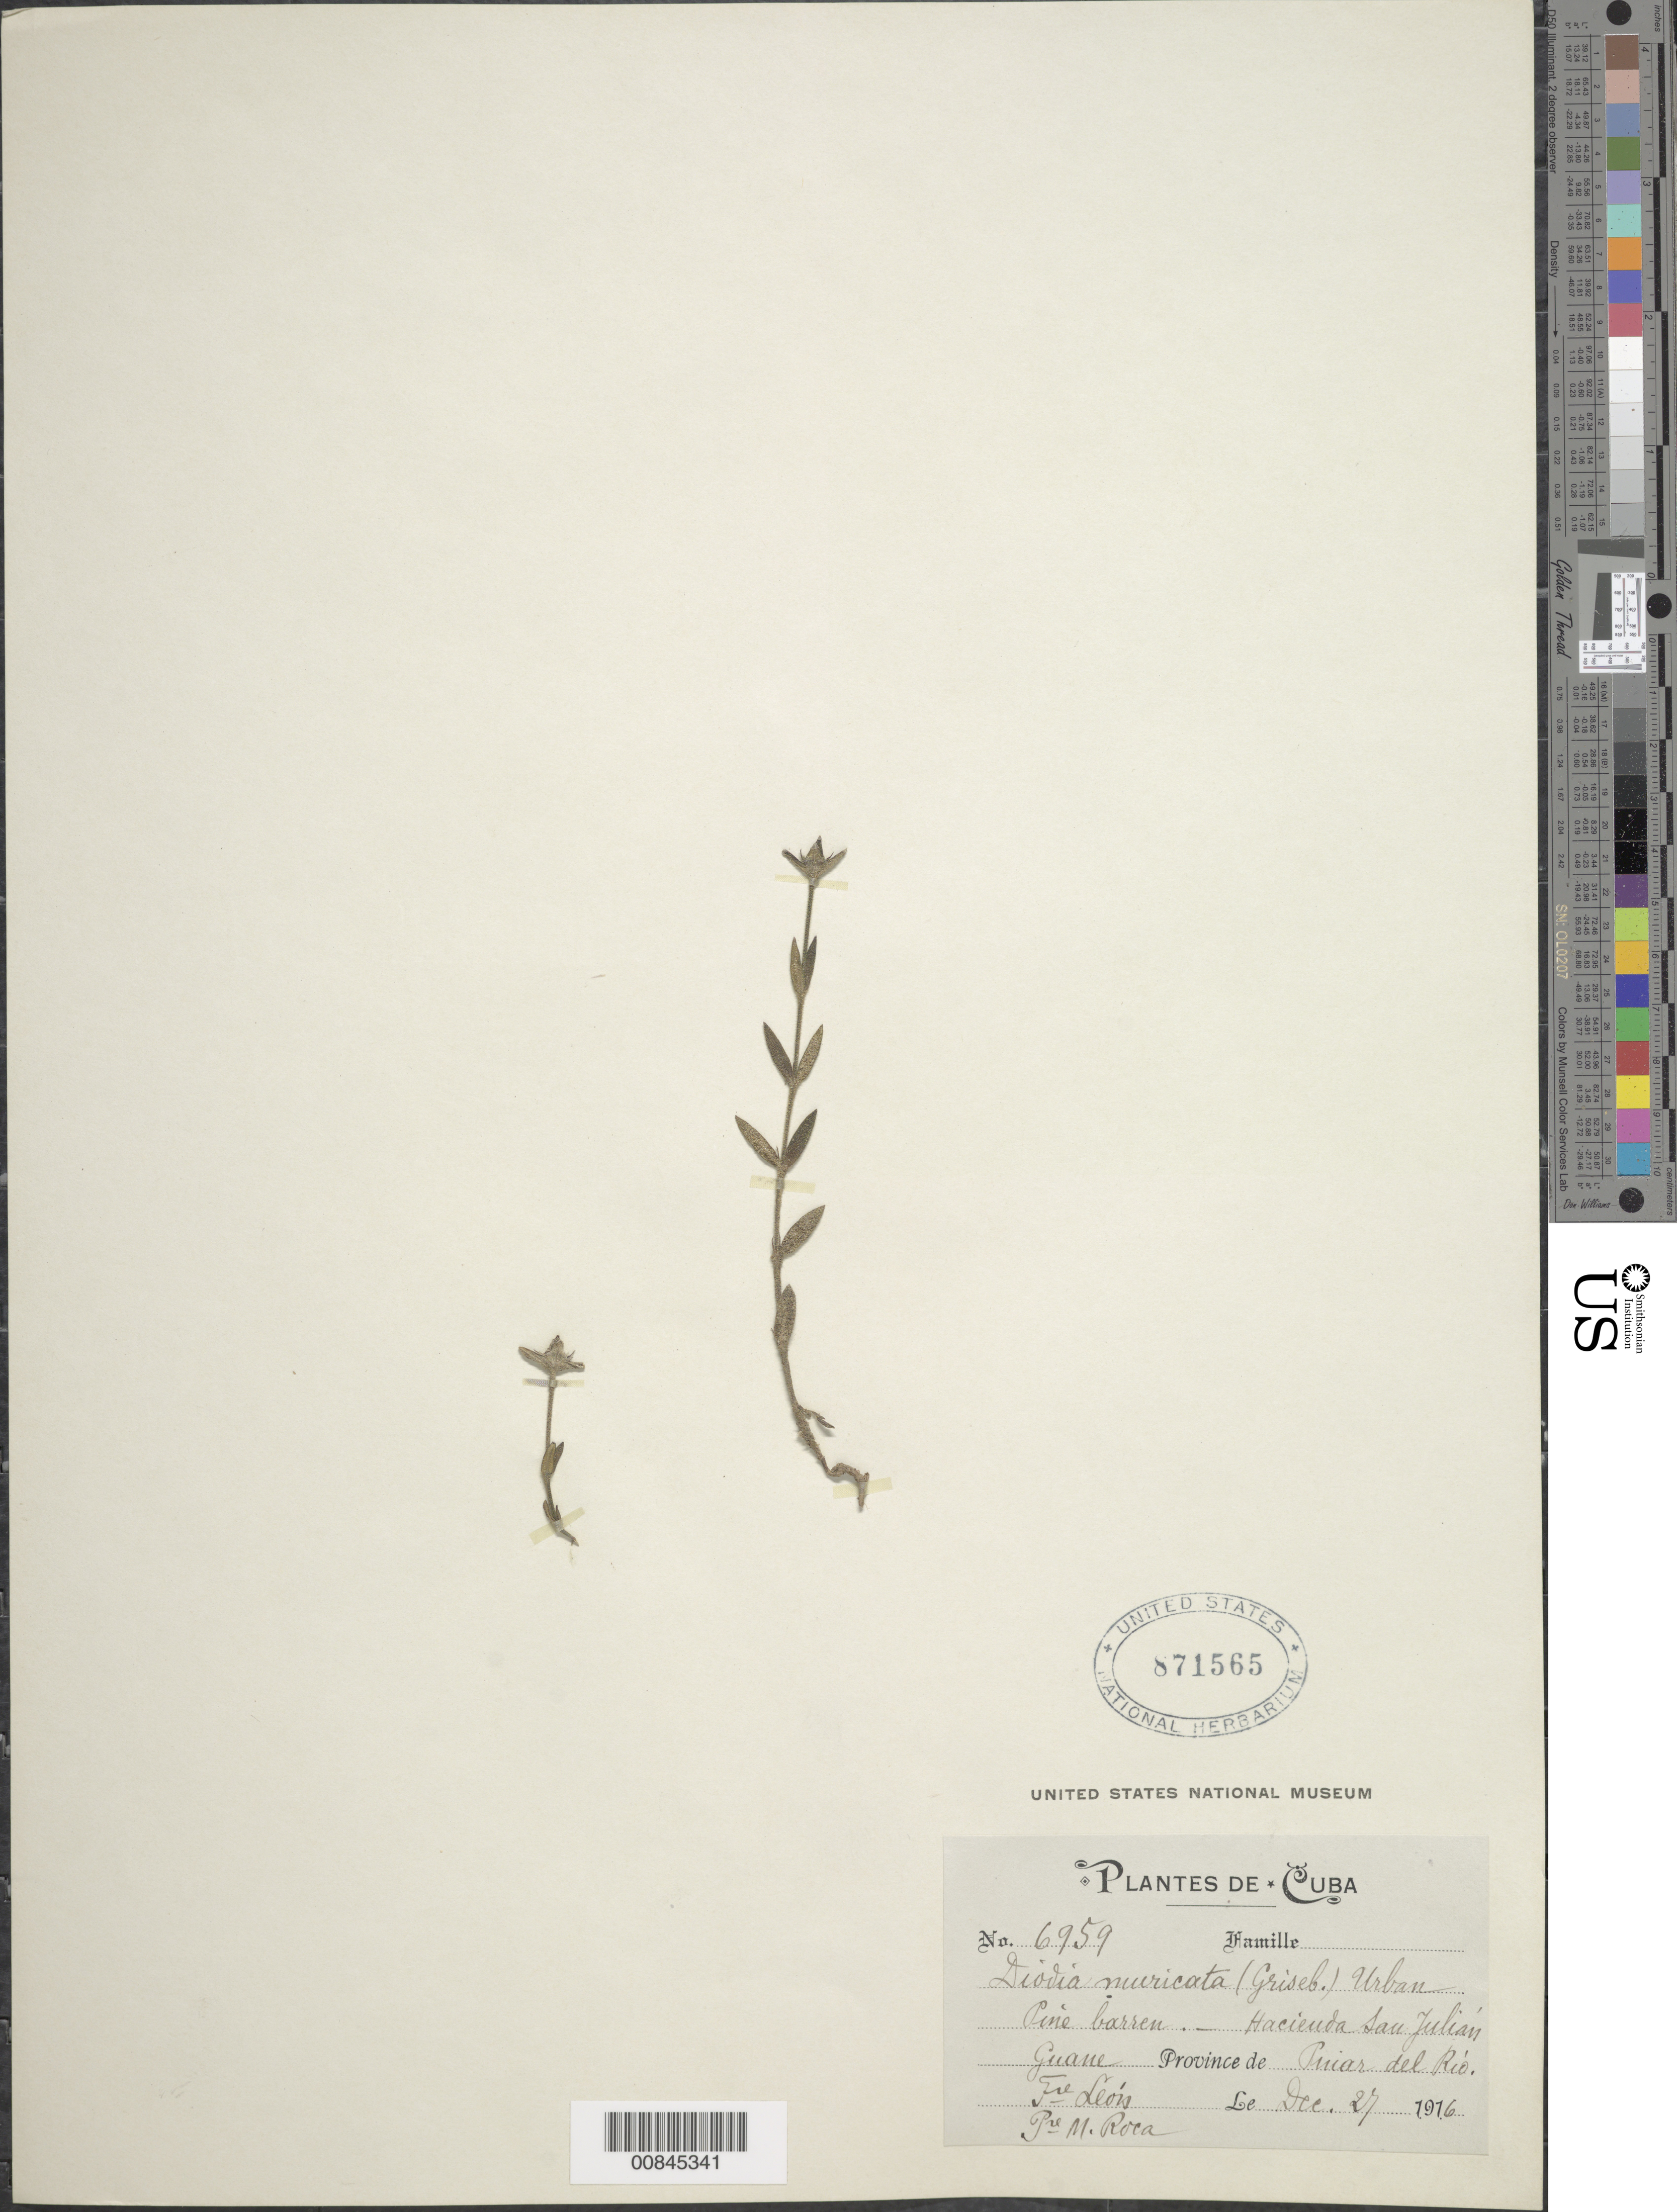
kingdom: Plantae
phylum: Tracheophyta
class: Magnoliopsida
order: Gentianales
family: Rubiaceae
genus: Richardia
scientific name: Richardia arenicola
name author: (Britton & P. Wilson) W.H. Lewis & R.L. Oliv.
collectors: Bro. León & M. Roca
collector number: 6959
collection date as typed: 27 Dec 1916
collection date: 1916-12-27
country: Cuba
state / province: Pinar del Río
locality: Hacienda San Julián. Guane.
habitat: Pine barren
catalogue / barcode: US 871565